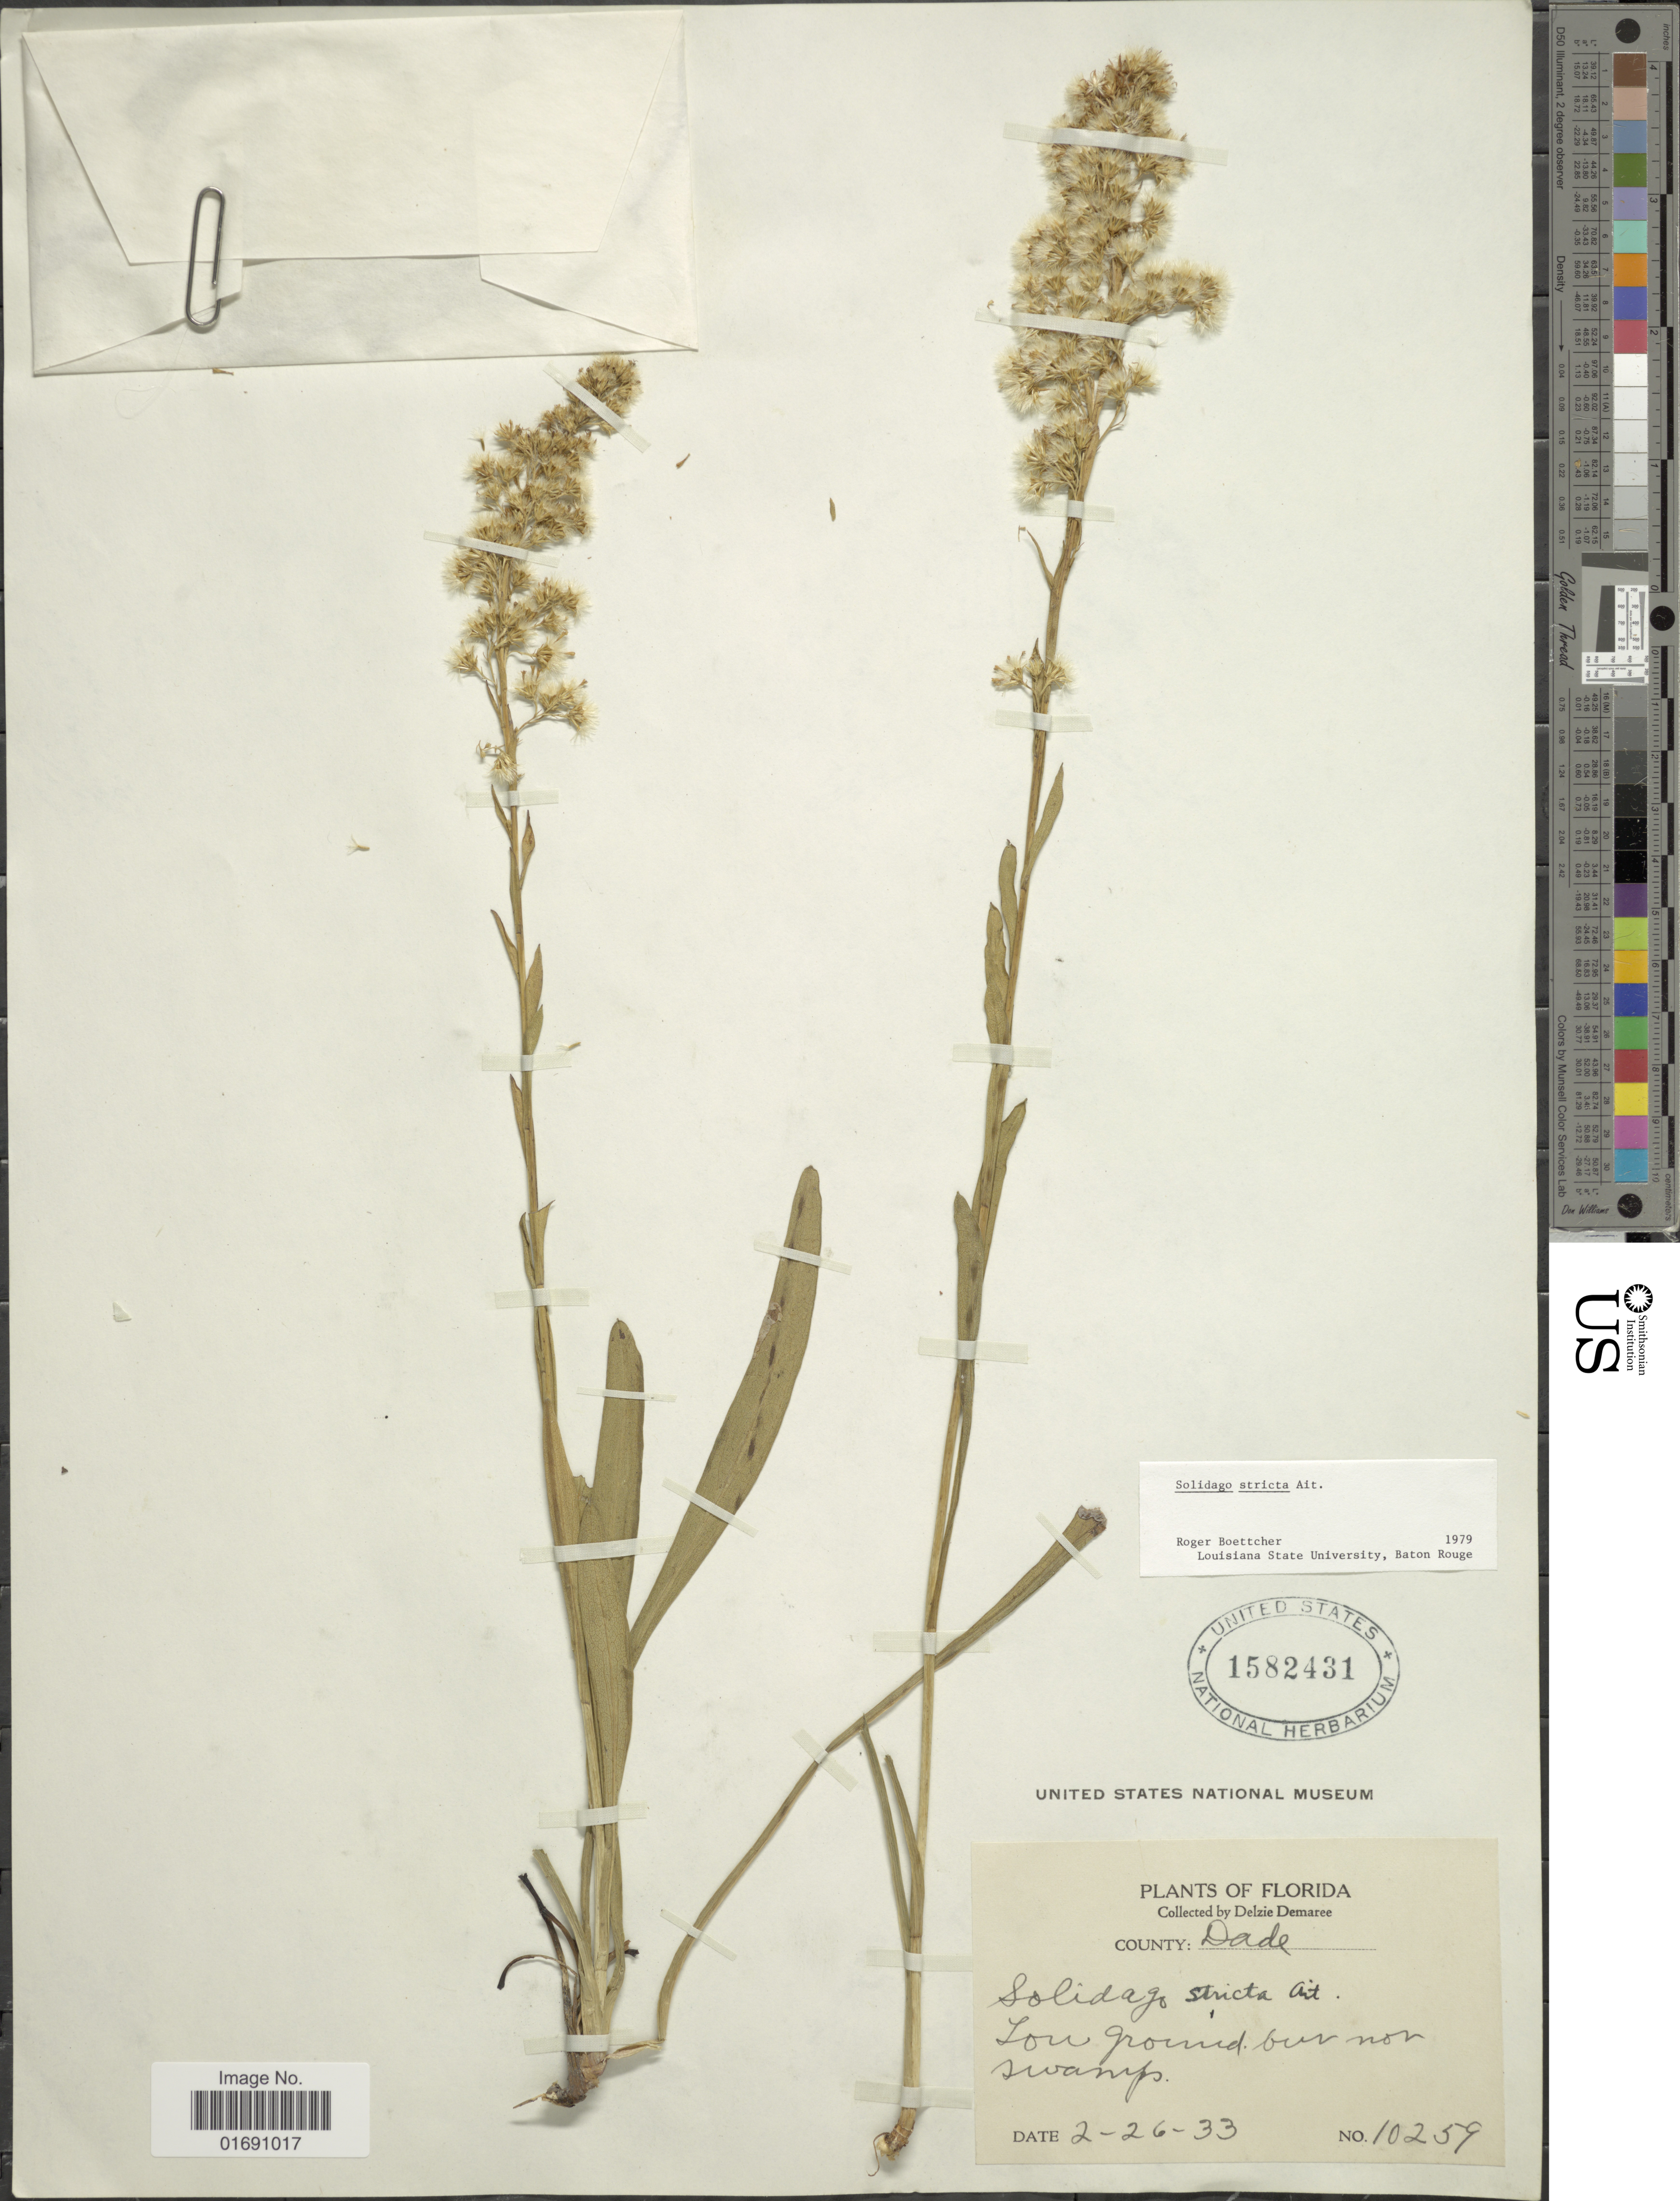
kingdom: Plantae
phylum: Tracheophyta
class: Magnoliopsida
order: Asterales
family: Asteraceae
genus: Solidago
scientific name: Solidago stricta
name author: Aiton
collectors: D. Demaree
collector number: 10259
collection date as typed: Transcribed d/m/y: 26/2/33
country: United States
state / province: Florida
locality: County: Dade.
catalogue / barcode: US 1582431